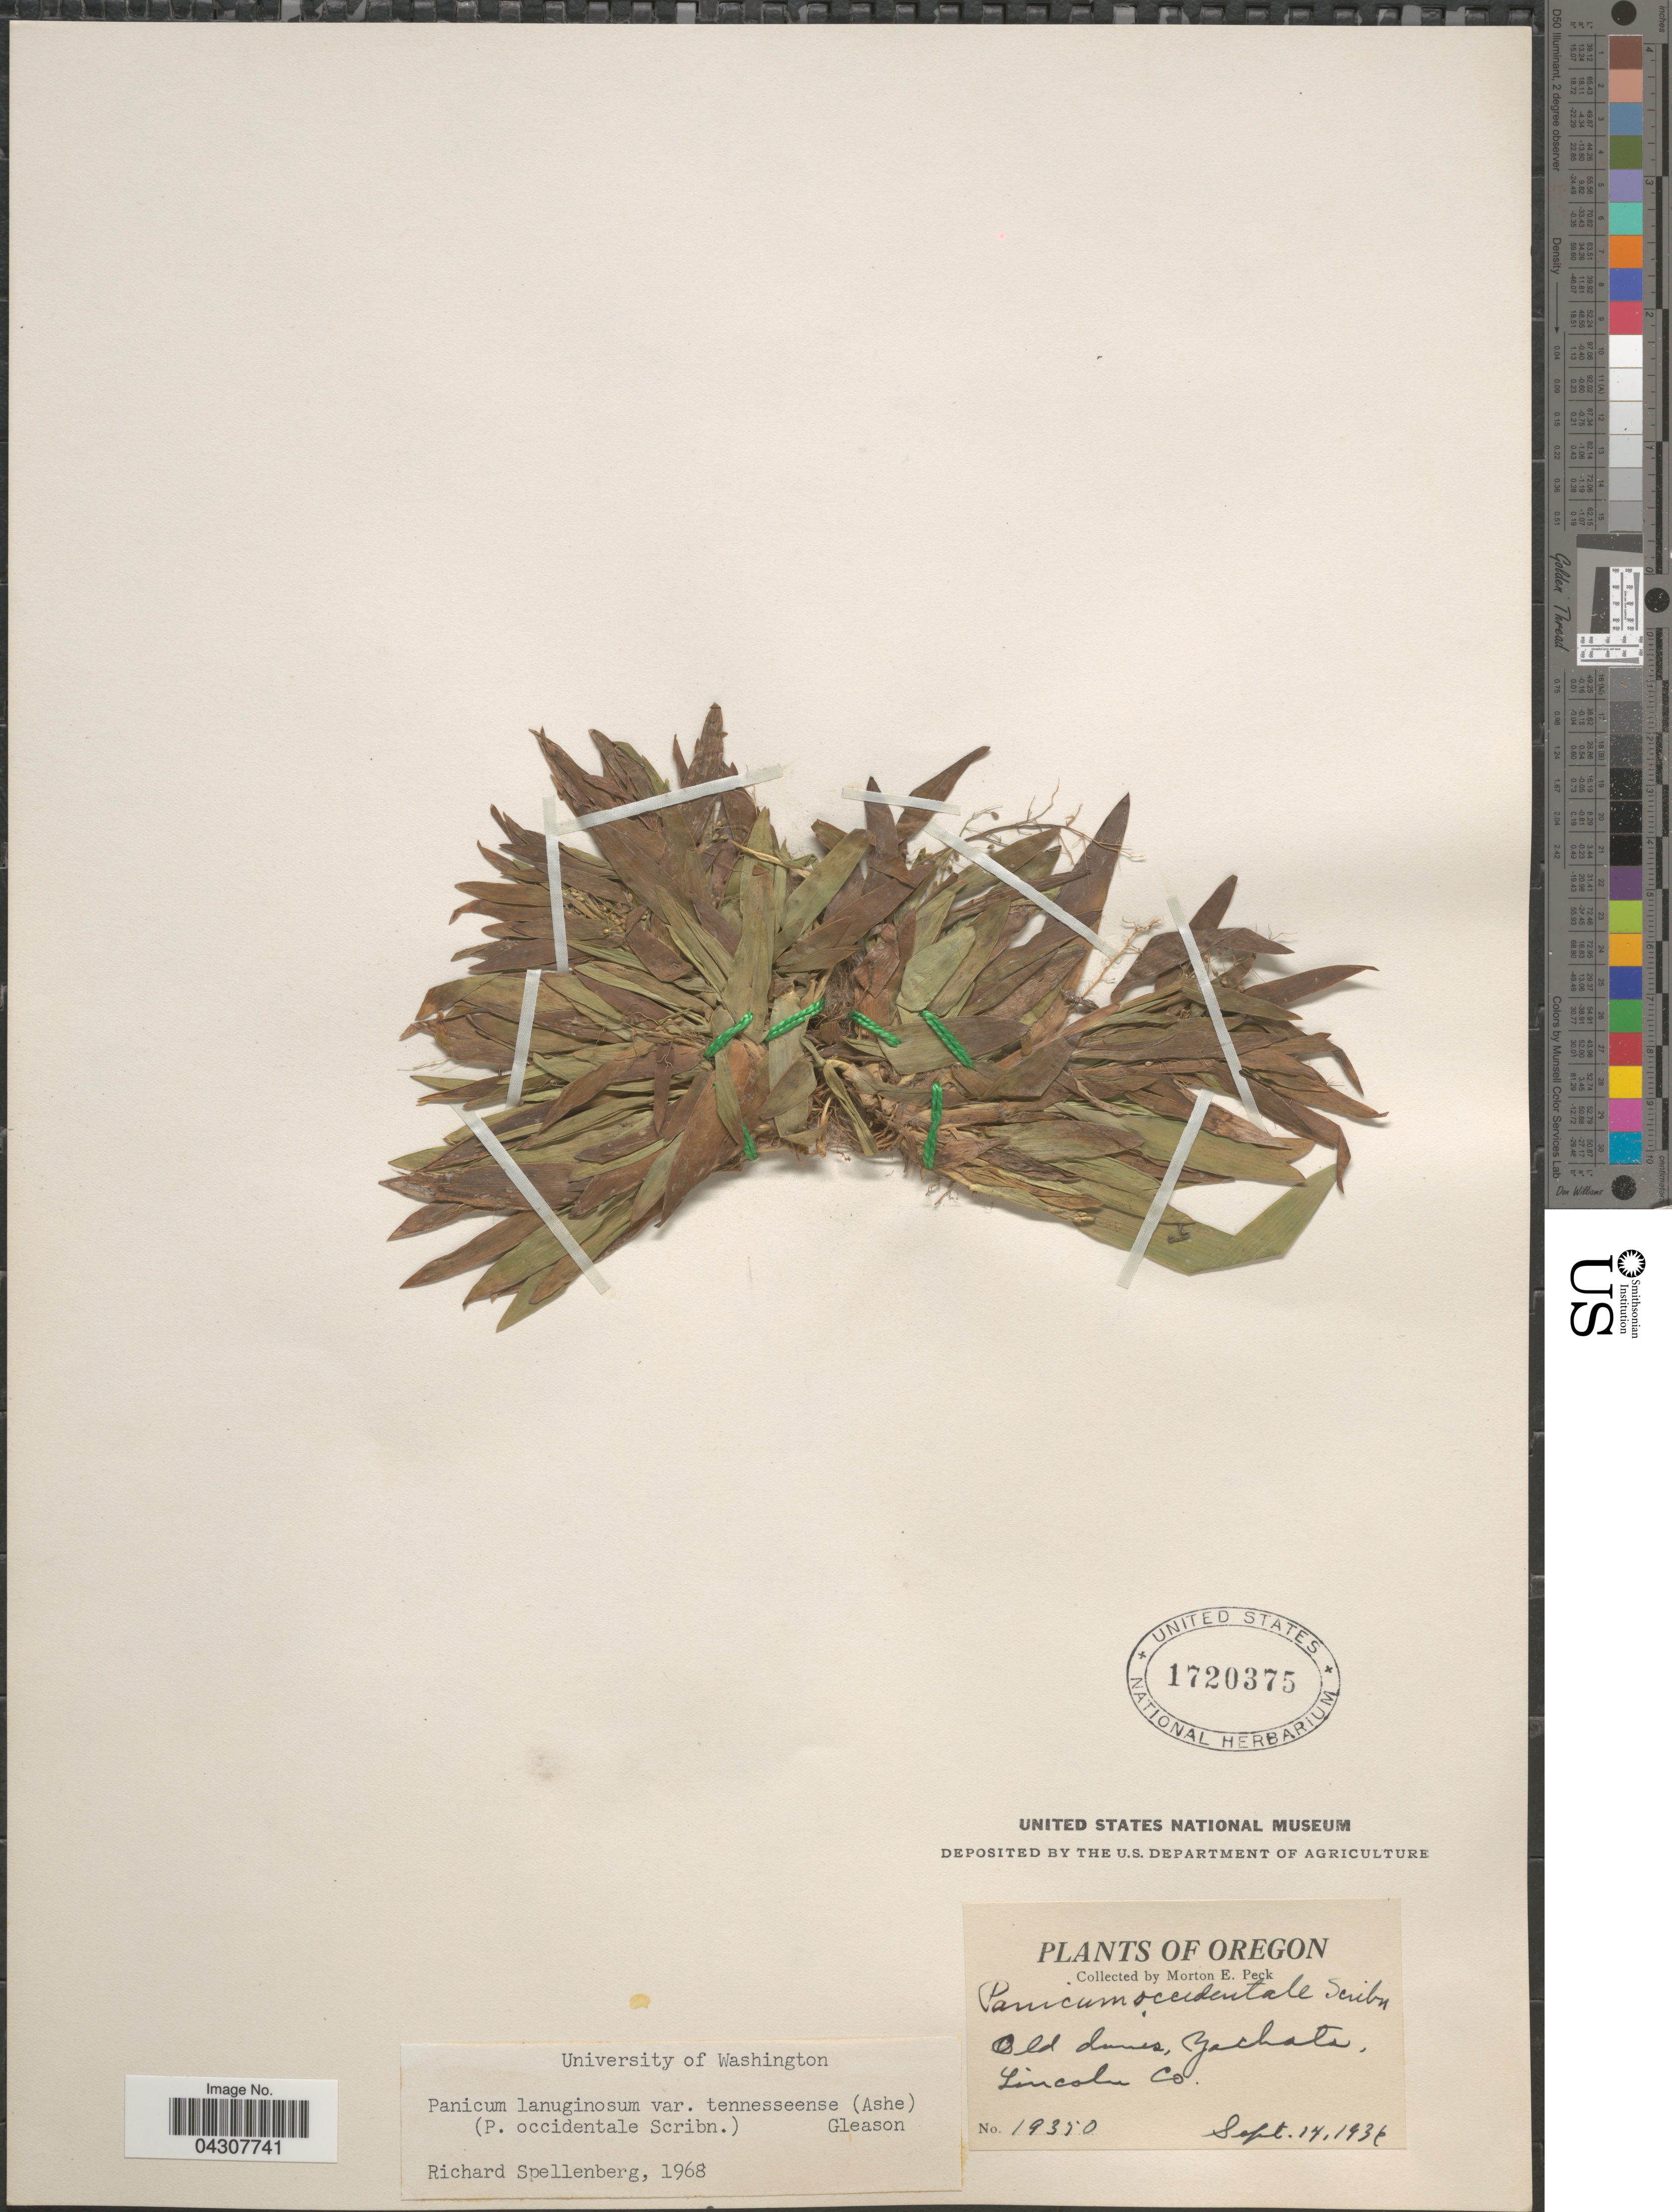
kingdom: Plantae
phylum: Tracheophyta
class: Liliopsida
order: Poales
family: Poaceae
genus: Dichanthelium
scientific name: Dichanthelium acuminatum var. acuminatum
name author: (Sw.) Gould & C.A. Clark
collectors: M. E. Peck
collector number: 19350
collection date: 1936-09-14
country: United States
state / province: Oregon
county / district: Lincoln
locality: Old dunes, Yachats, Lincoln Co.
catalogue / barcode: US 1720375